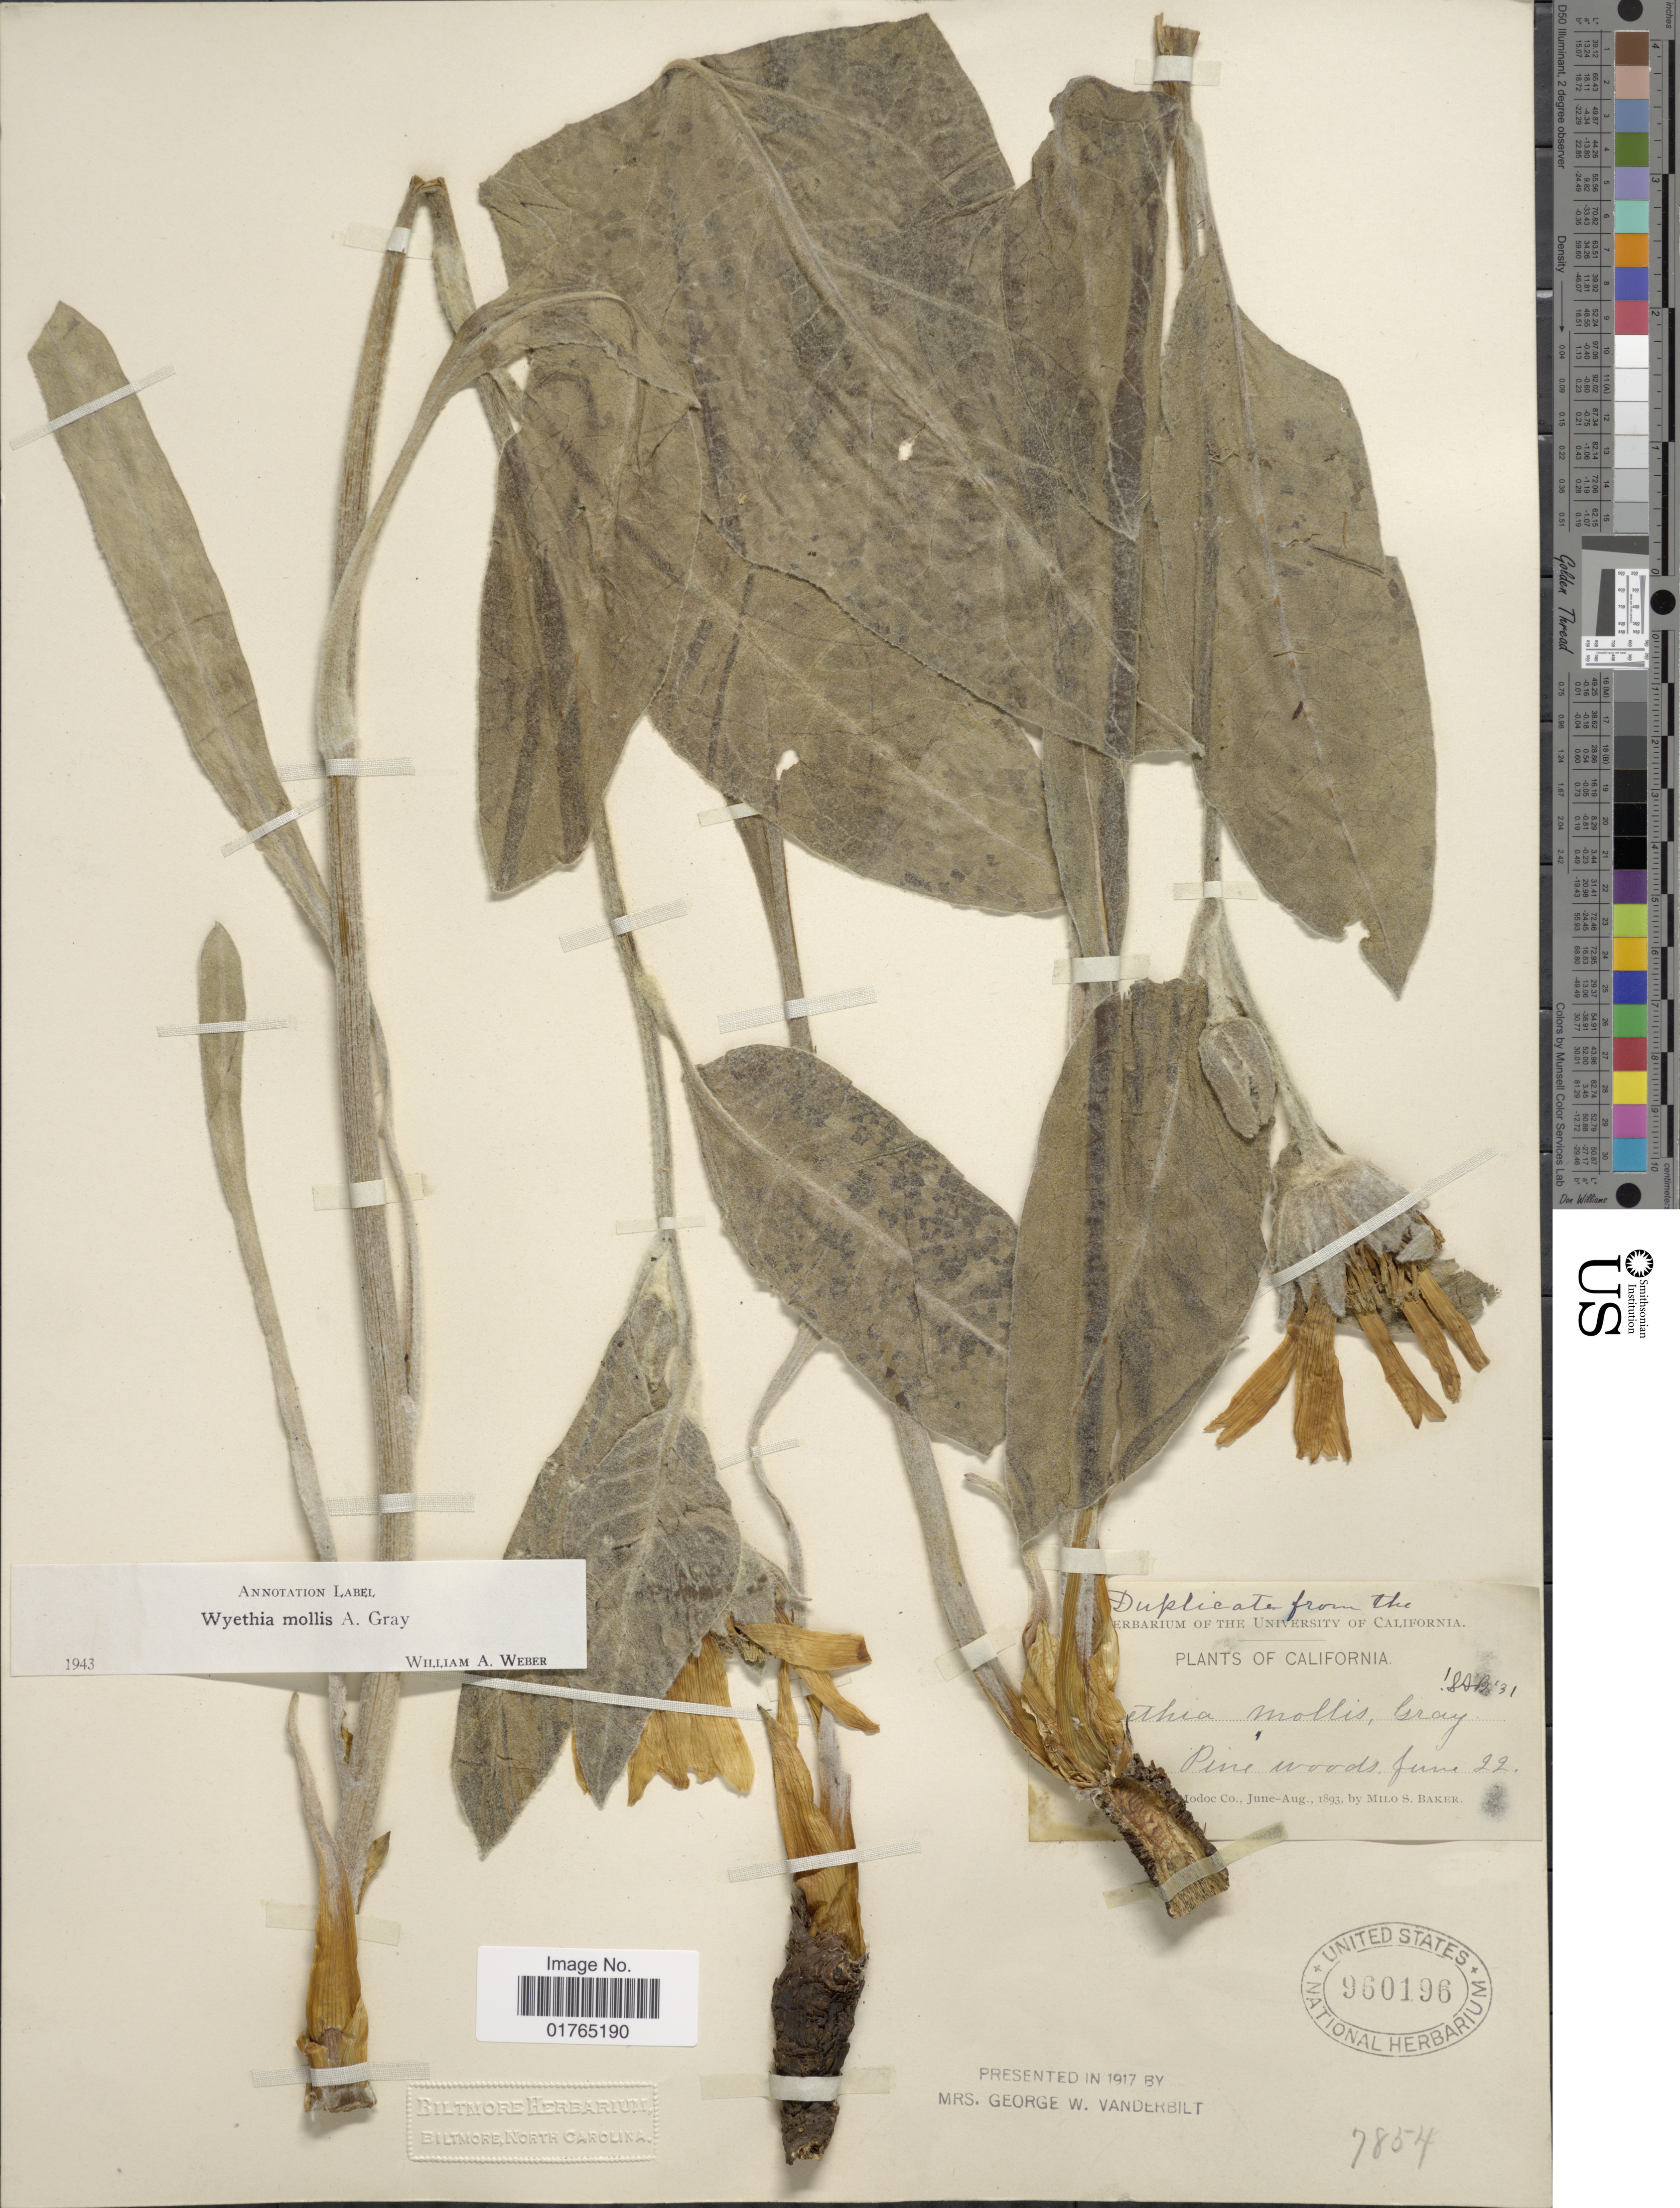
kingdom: Plantae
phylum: Tracheophyta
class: Magnoliopsida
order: Asterales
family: Asteraceae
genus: Wyethia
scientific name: Wyethia mollis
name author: A. Gray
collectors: M. S. Baker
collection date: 1893-06-22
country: United States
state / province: California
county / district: Modoc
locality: Modoc Co.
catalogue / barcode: US 960196